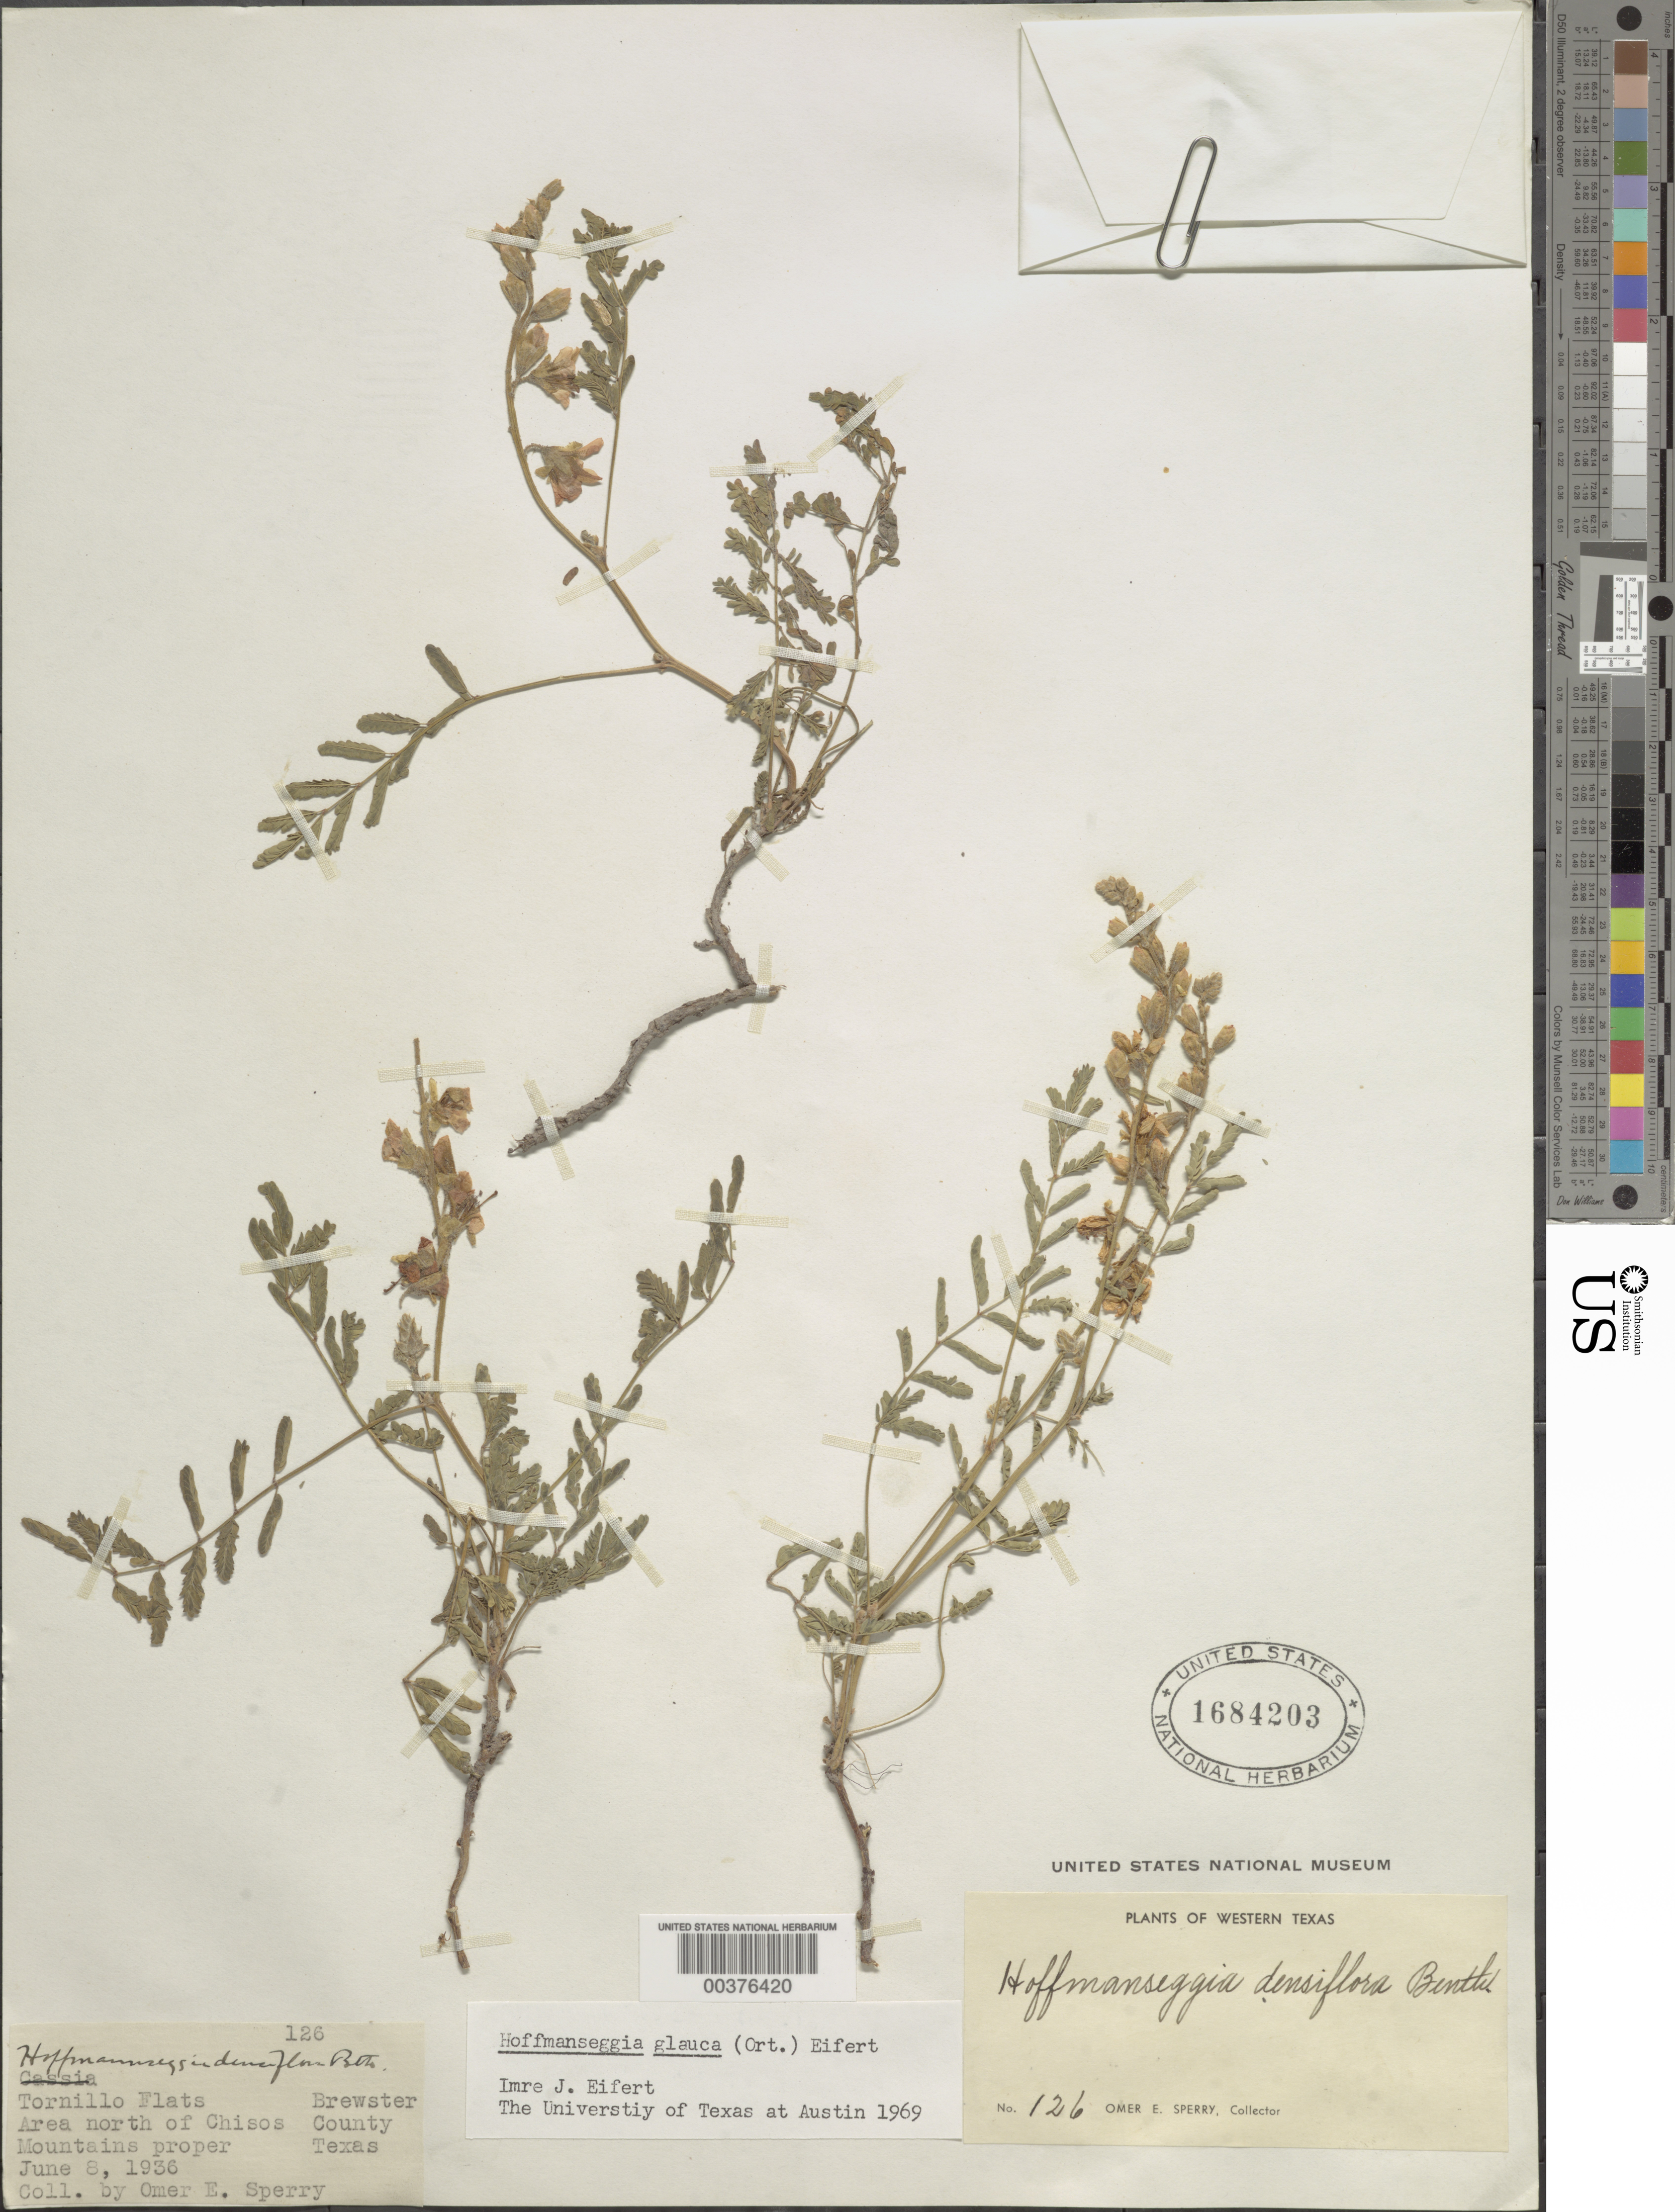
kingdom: Plantae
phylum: Tracheophyta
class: Magnoliopsida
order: Fabales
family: Fabaceae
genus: Hoffmannseggia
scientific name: Hoffmannseggia glauca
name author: (Ortega) Eifert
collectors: O. E. Sperry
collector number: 126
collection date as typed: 08 Jun 1936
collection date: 1936-06-08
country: United States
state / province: Texas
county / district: Brewster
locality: Tornillo flats; area n of chisos mountains proper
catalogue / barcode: US 1684203